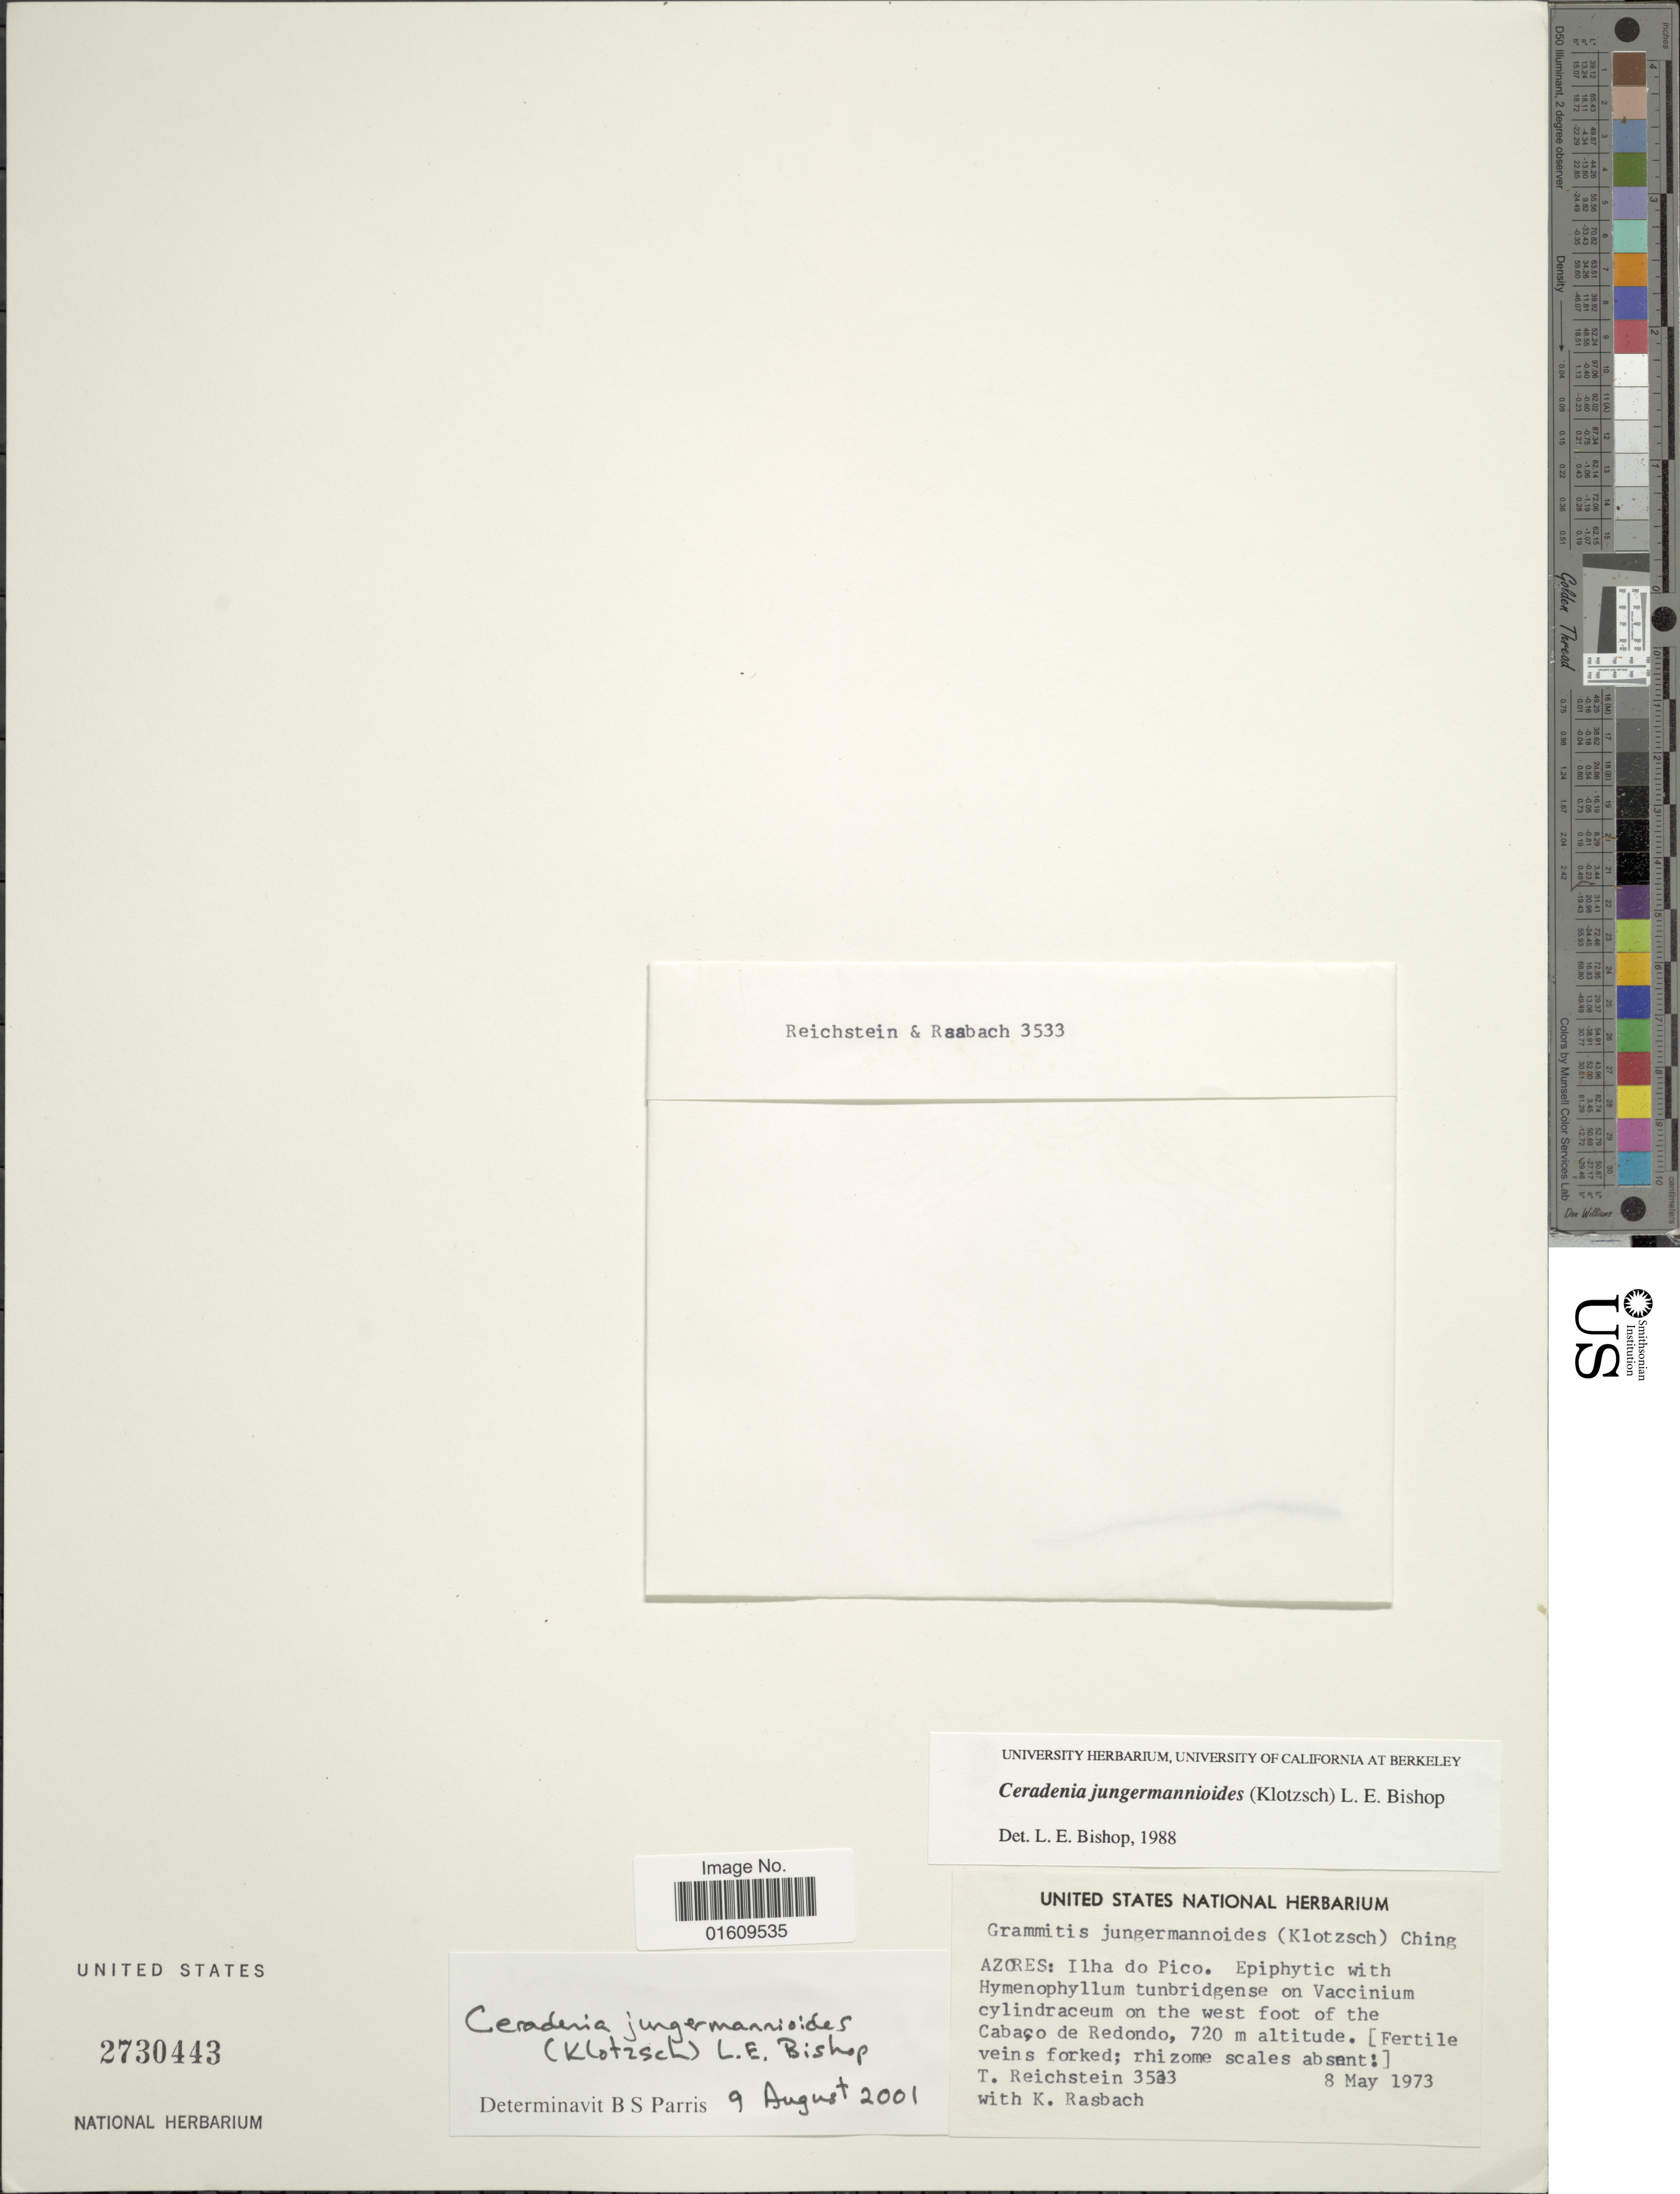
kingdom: Plantae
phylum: Tracheophyta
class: Polypodiopsida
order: Polypodiales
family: Polypodiaceae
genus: Ceradenia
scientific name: Ceradenia jungermannioides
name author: (Klotzsch) L.E. Bishop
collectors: T. Reichstein & K. Rasbach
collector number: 3523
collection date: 1973-05-08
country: Portugal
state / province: Azores (Aut. Reg.)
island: Pico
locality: Azores, Ilha do Pico, Epiphytic with Hymenophyllum tunbridgense on Vaccinium Cylindraceum on the west foot of the Cabaco de Redondo.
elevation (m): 720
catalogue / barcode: US 2730443